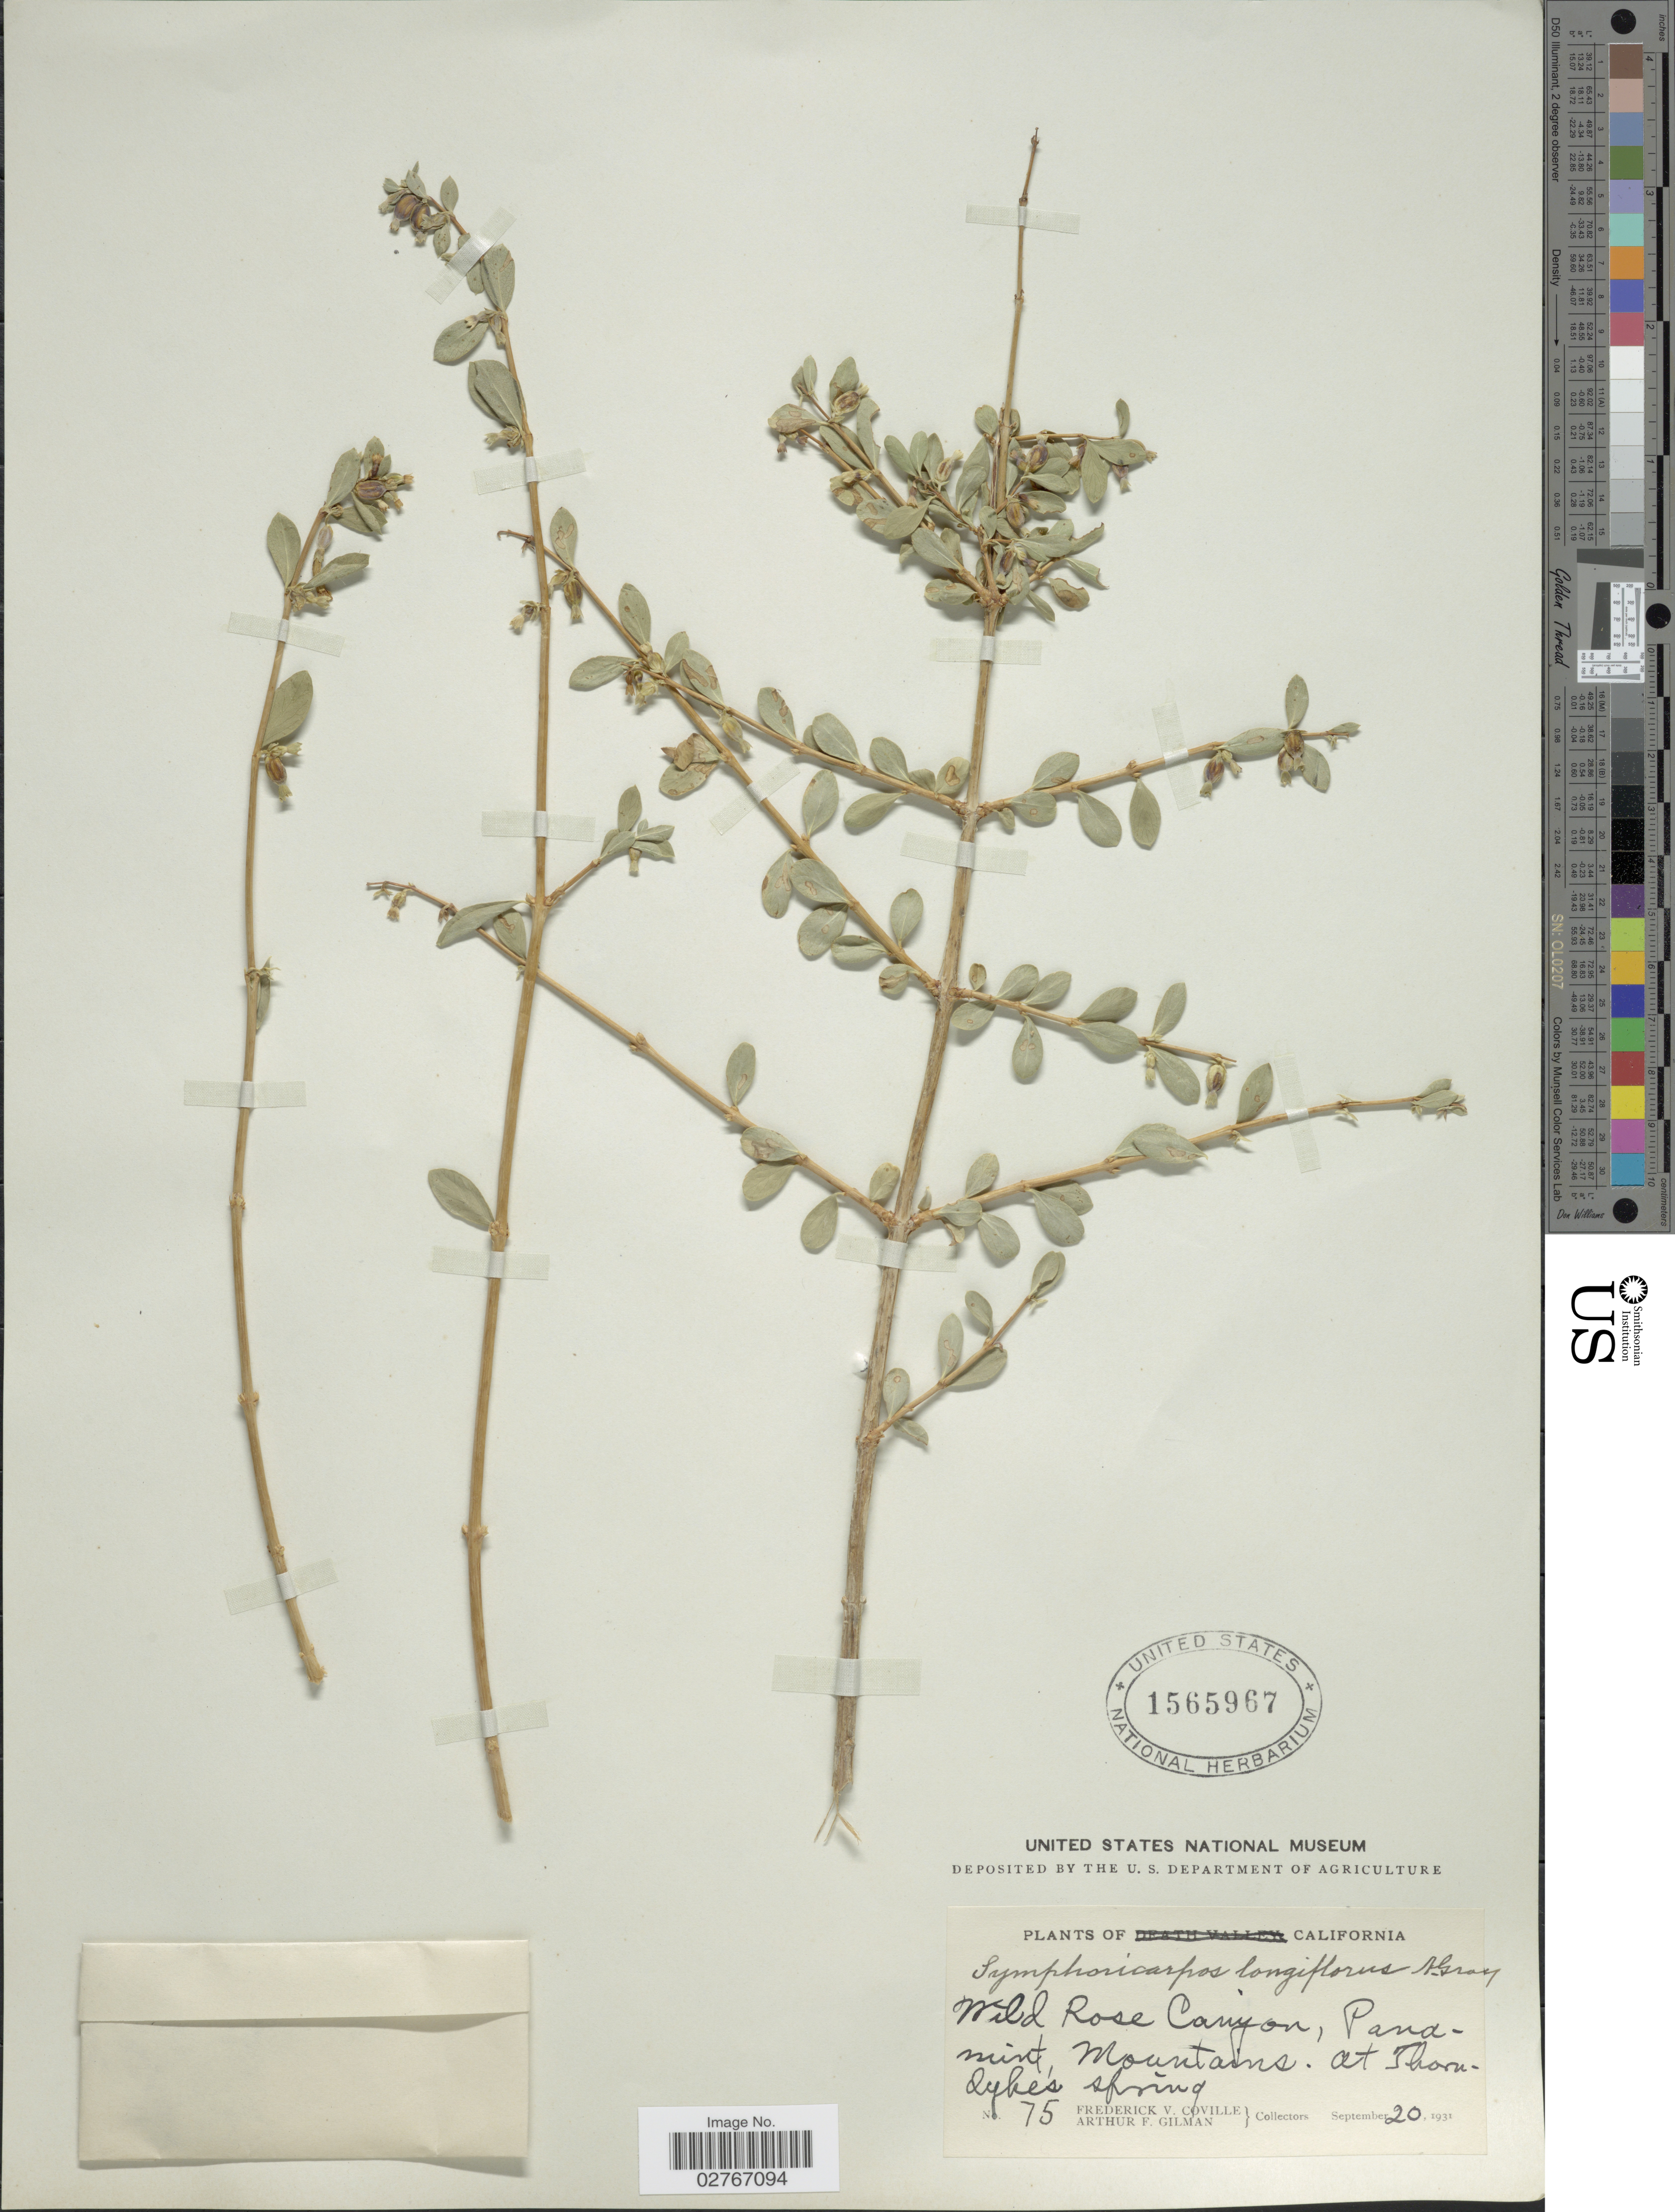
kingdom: Plantae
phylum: Tracheophyta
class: Magnoliopsida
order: Dipsacales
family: Caprifoliaceae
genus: Symphoricarpos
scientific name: Symphoricarpos longiflorus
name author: A. Gray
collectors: F. V. Coville & A. Gilman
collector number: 75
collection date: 1931-09-20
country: United States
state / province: California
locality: Wild Rose Canyon, Panamint Mountains. At Thorndyke's Spring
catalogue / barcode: US 1565967